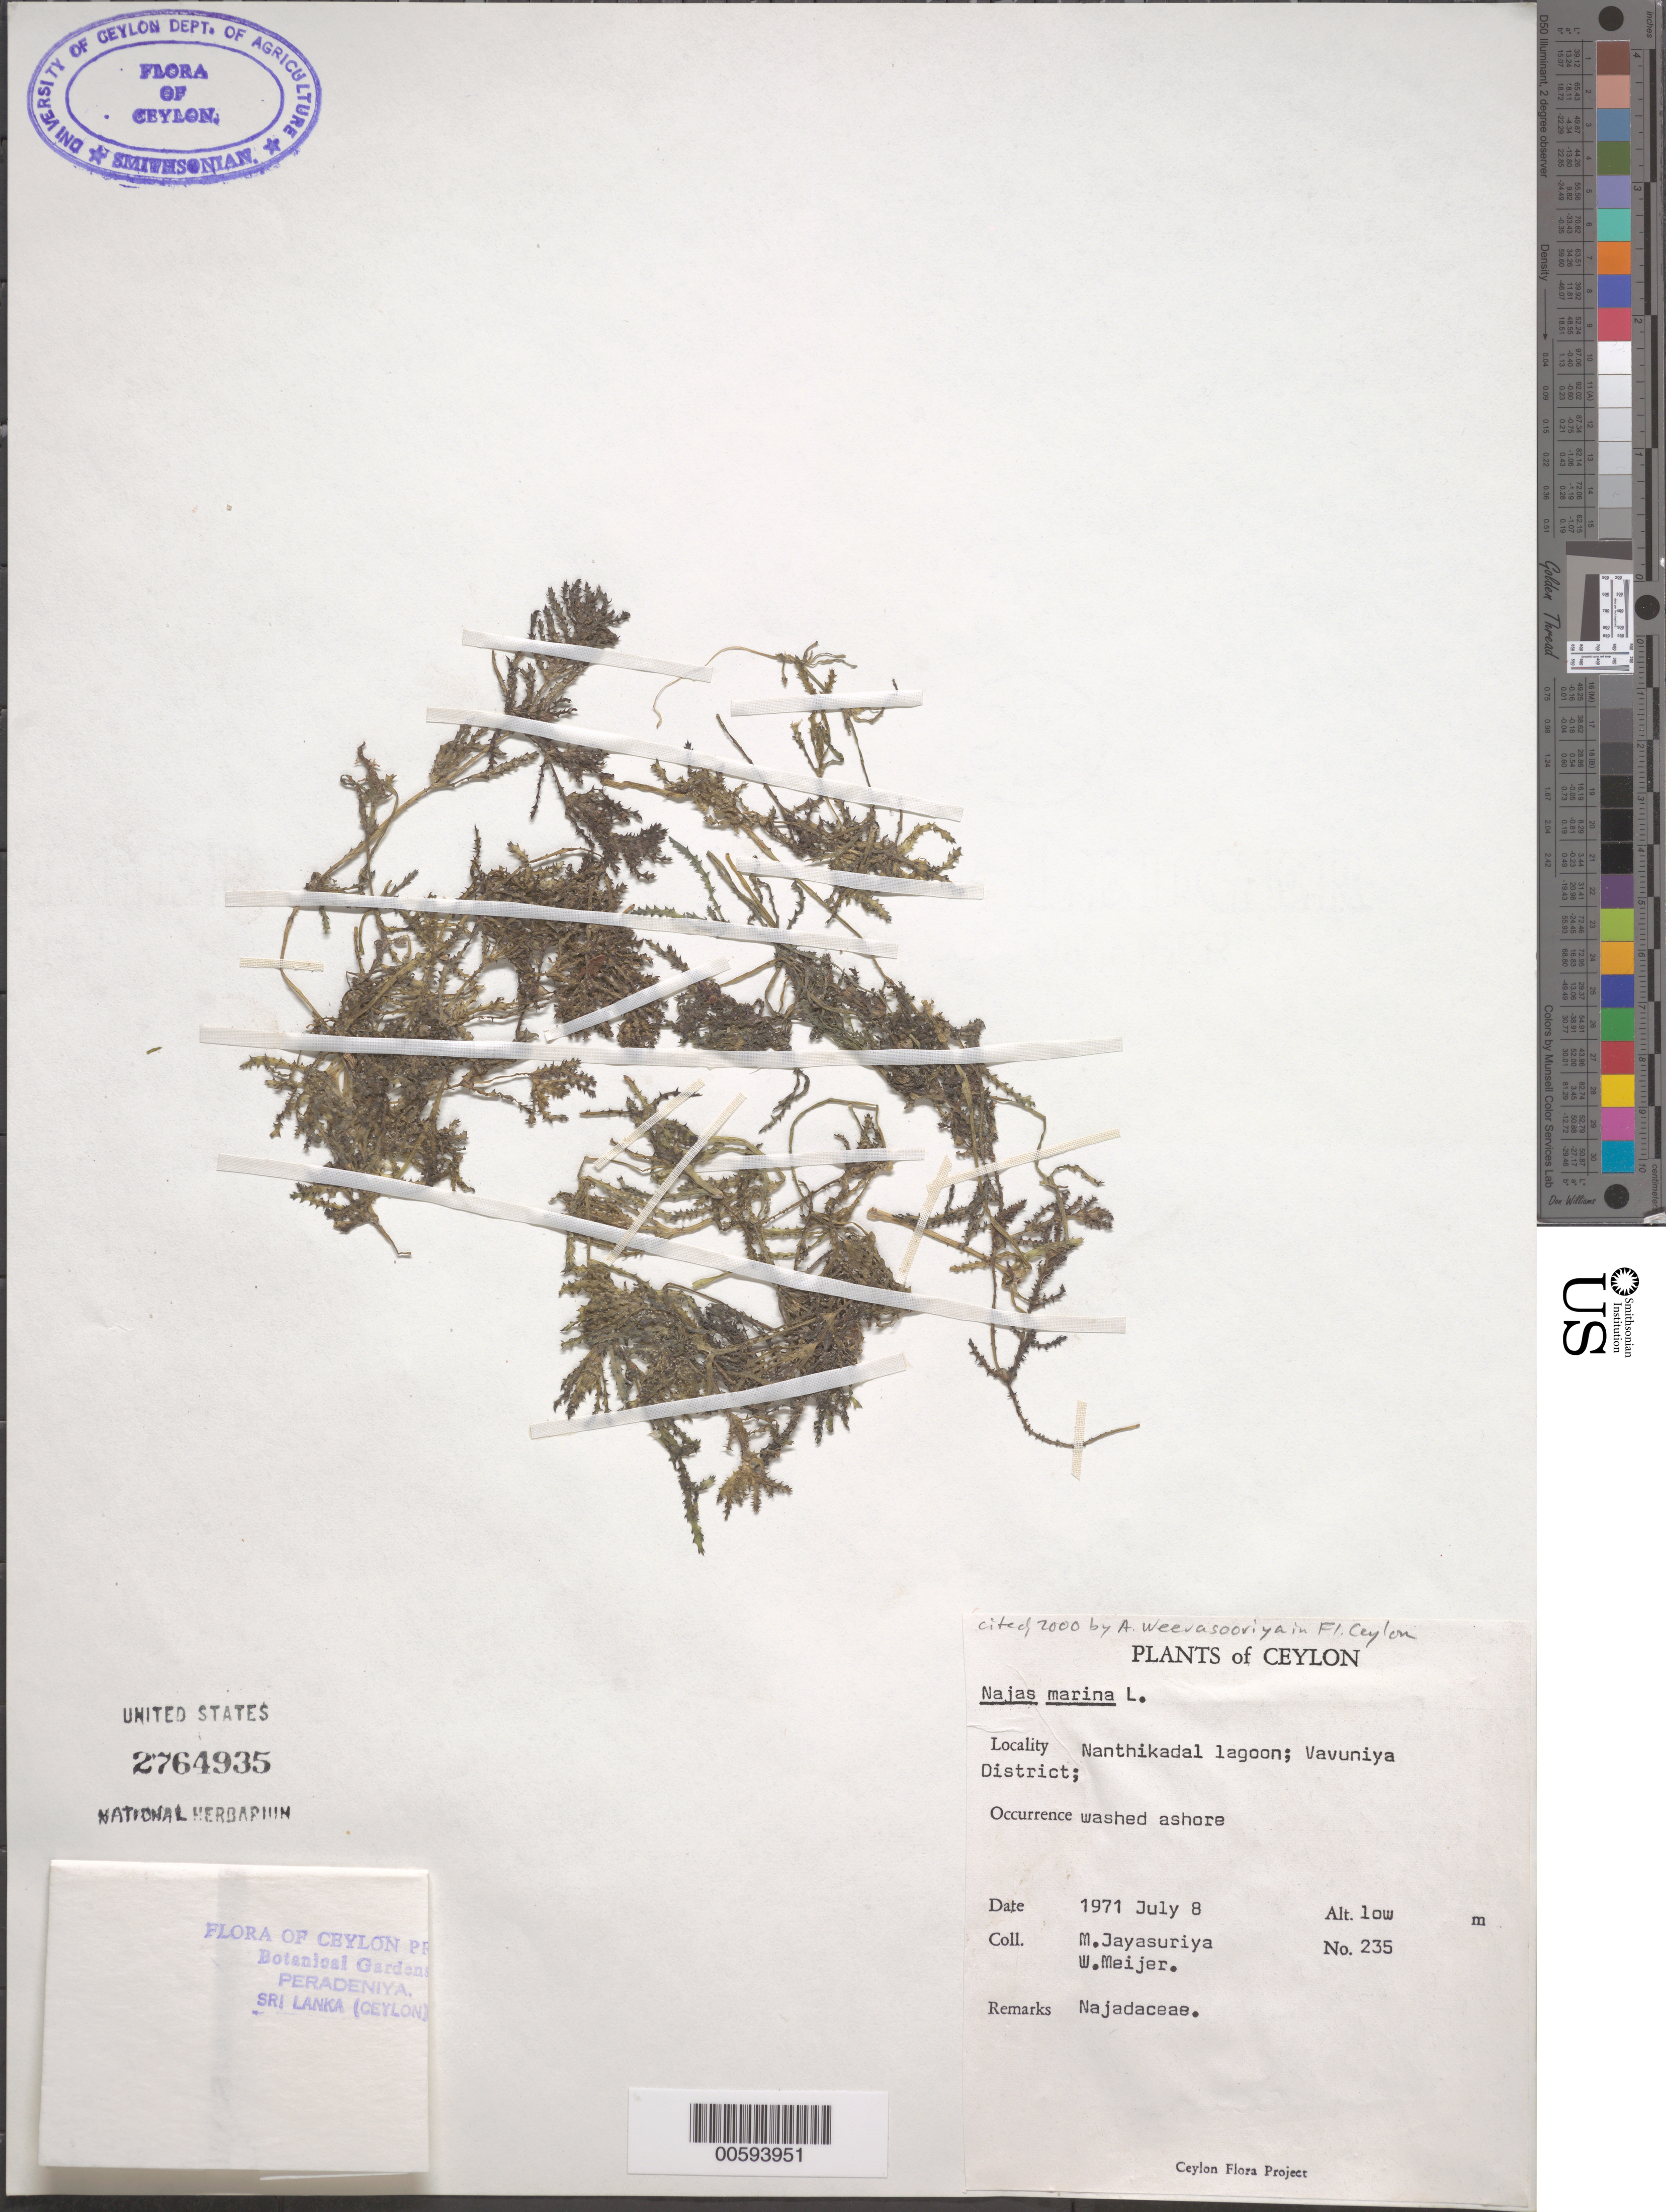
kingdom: Plantae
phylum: Tracheophyta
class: Liliopsida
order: Alismatales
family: Hydrocharitaceae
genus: Najas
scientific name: Najas marina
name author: L.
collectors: A. H. Jayasuriya & W. Meijer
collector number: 235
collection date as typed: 08 Jul 1971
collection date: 1971-07-08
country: Sri Lanka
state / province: Northern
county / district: Vavuniya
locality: Nanthikadul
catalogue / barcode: US 2764935